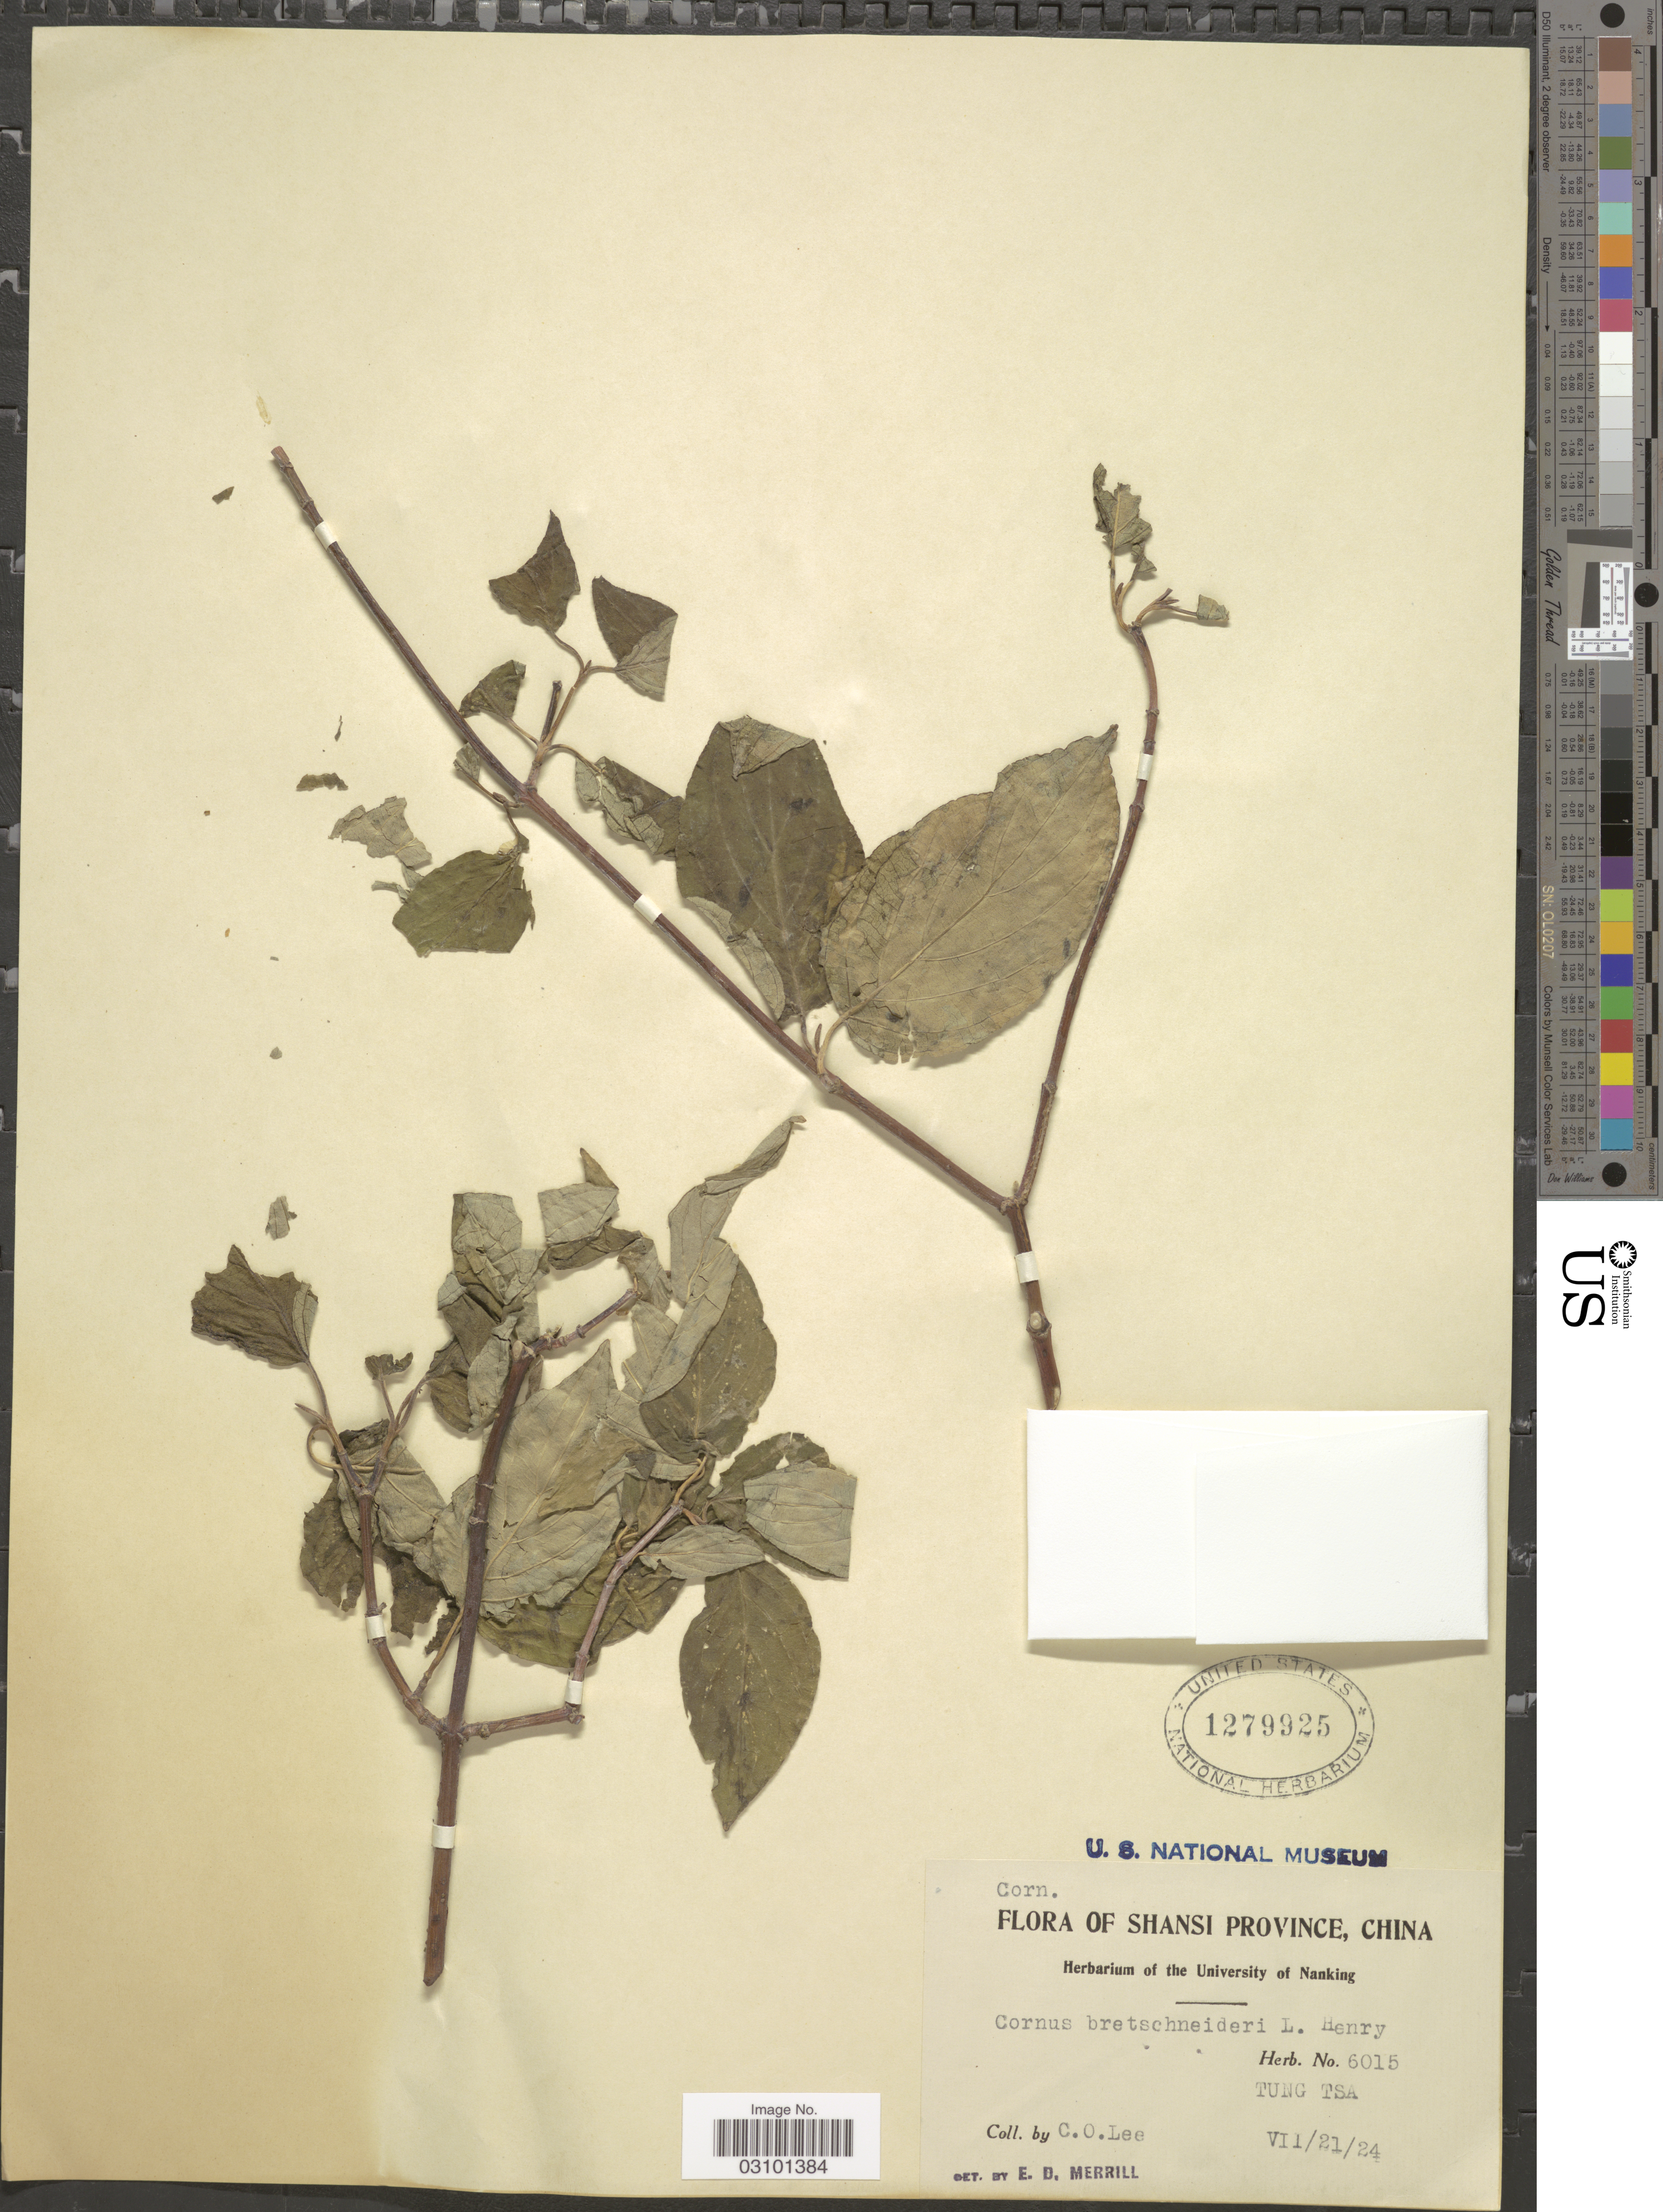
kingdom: Plantae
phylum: Tracheophyta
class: Magnoliopsida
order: Cornales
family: Cornaceae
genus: Cornus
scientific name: Cornus bretschneideri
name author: L.Henry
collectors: C. Lee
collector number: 6015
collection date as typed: Transcribed d/m/y: 21/7/24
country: China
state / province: Shanxi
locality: Shansi Province. Tung Tsa.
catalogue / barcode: US 1279925